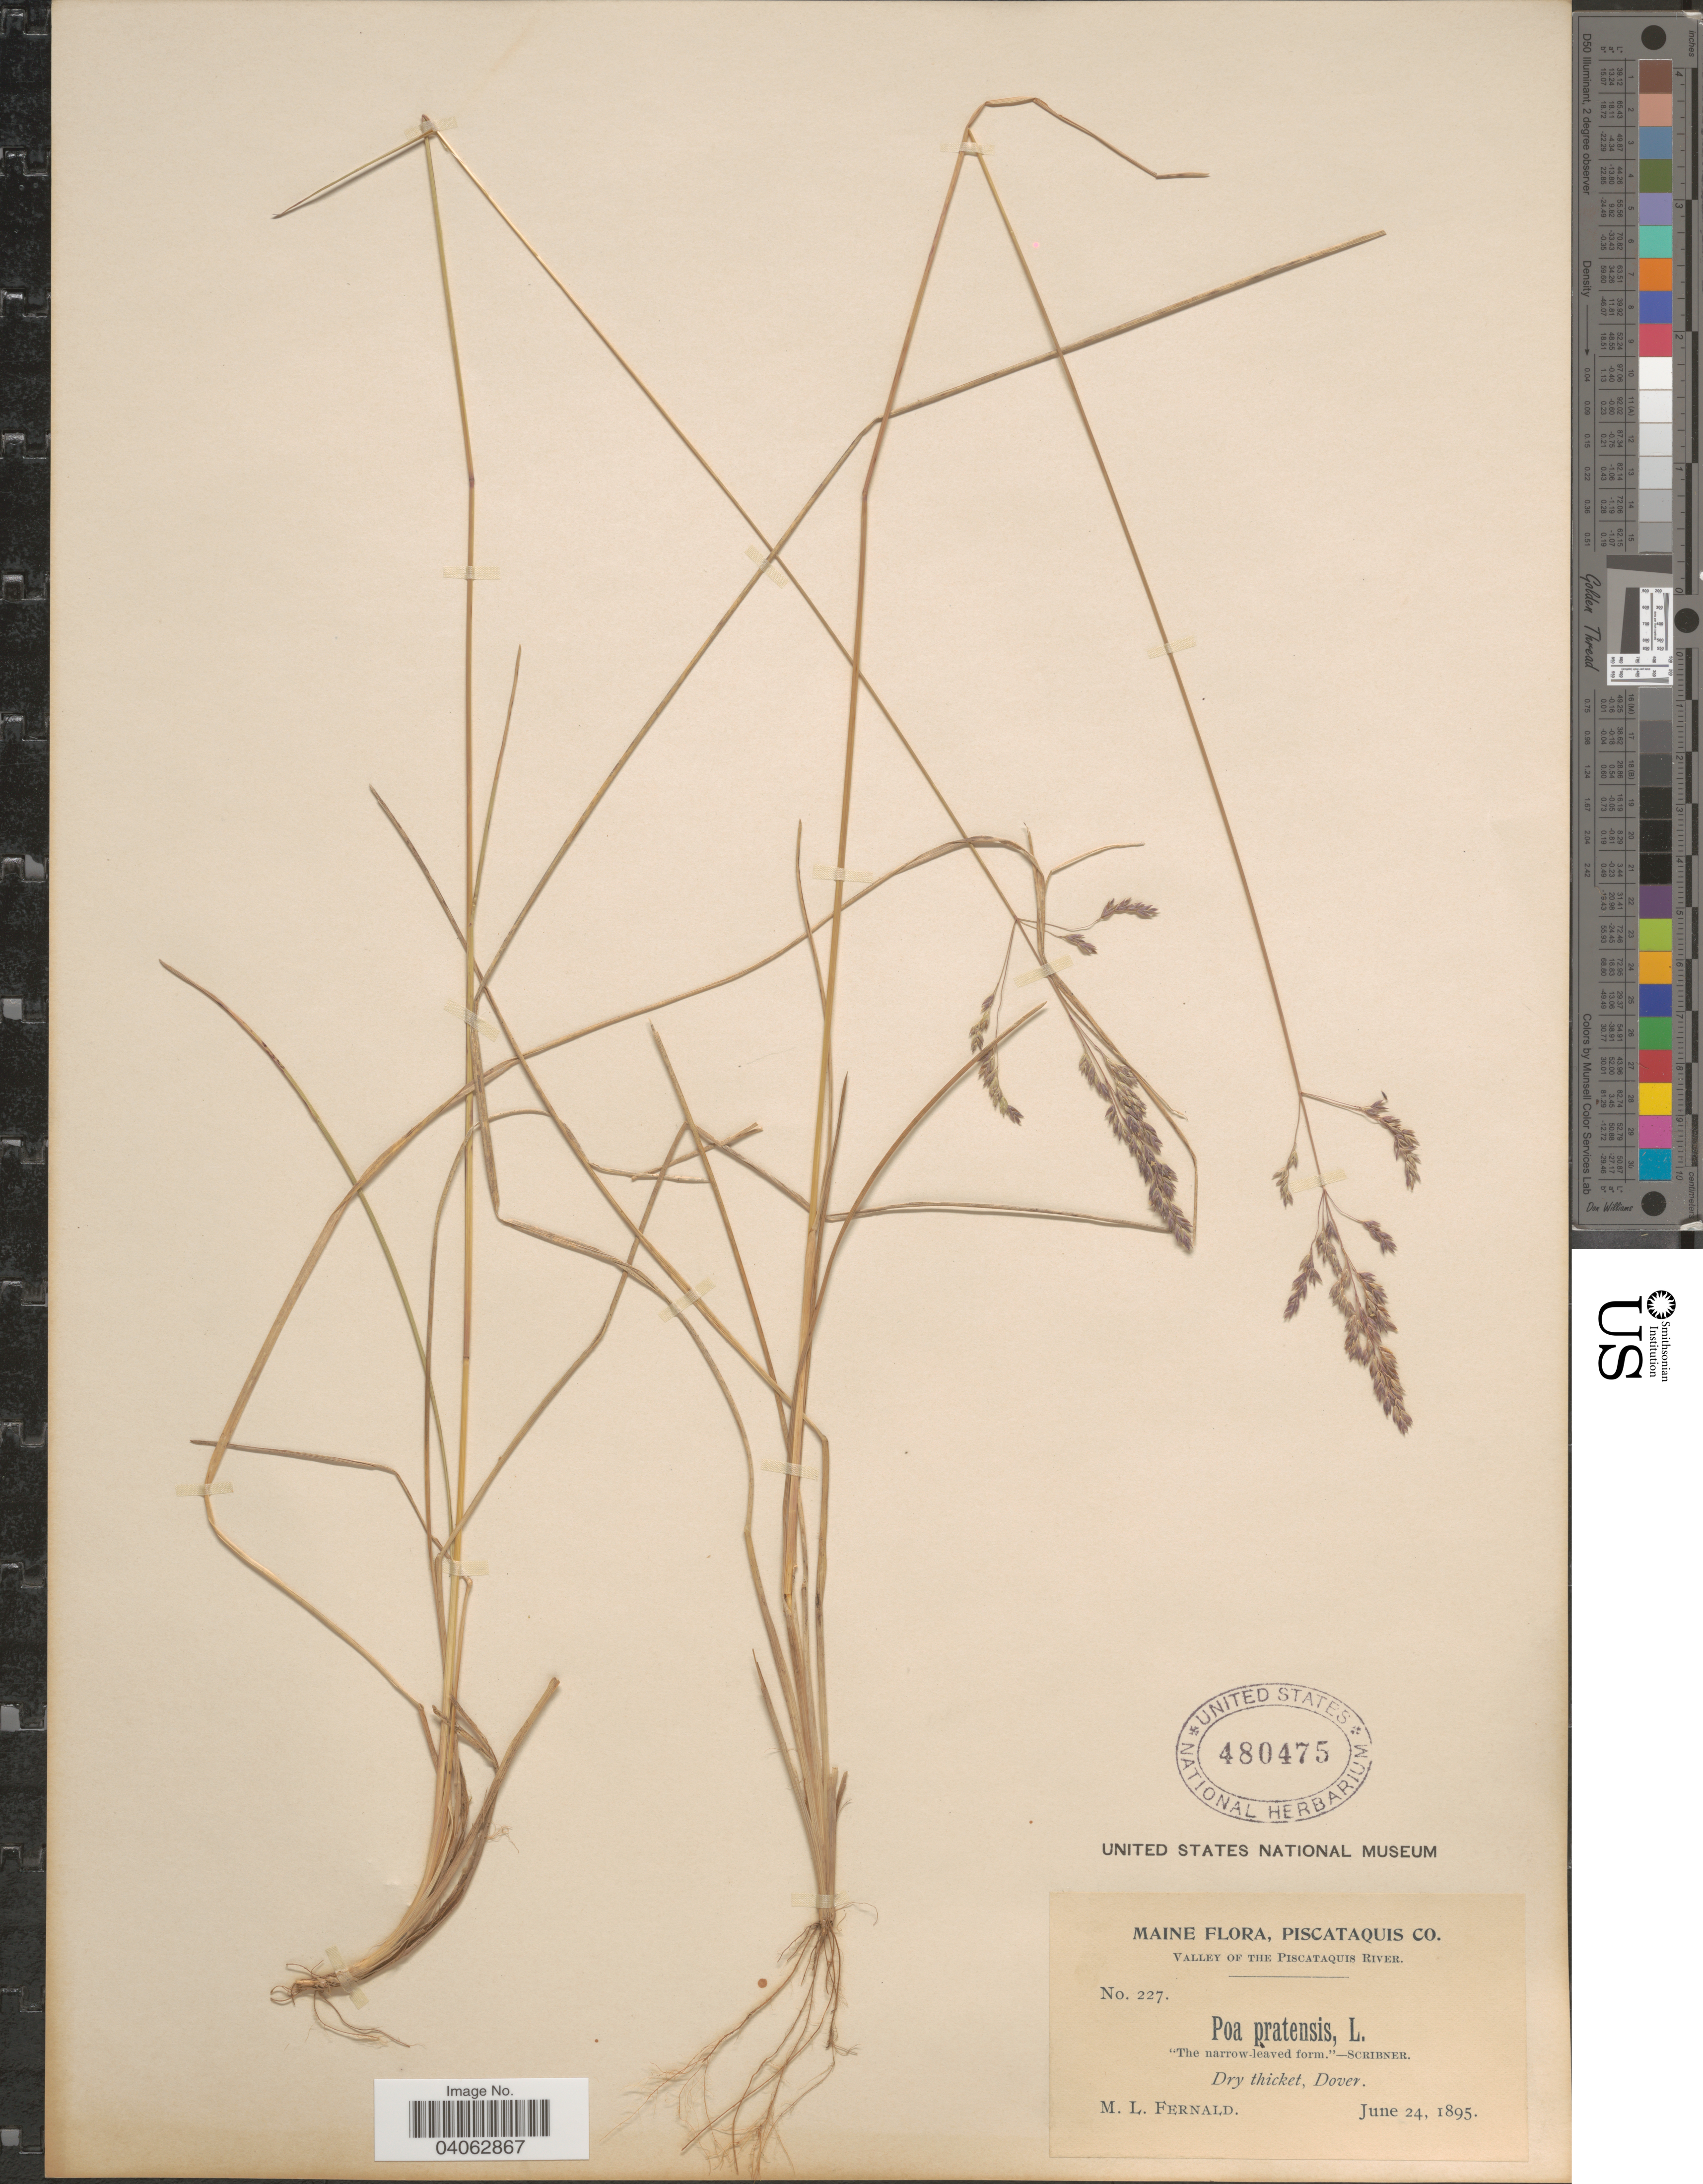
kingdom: Plantae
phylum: Tracheophyta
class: Liliopsida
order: Poales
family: Poaceae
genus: Poa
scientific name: Poa pratensis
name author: L.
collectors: M. L. Fernald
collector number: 227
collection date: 1895-06-24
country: United States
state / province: Maine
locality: Piscataquis Co. Valley of the Piscataquis River. Dover.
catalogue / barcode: US 480475